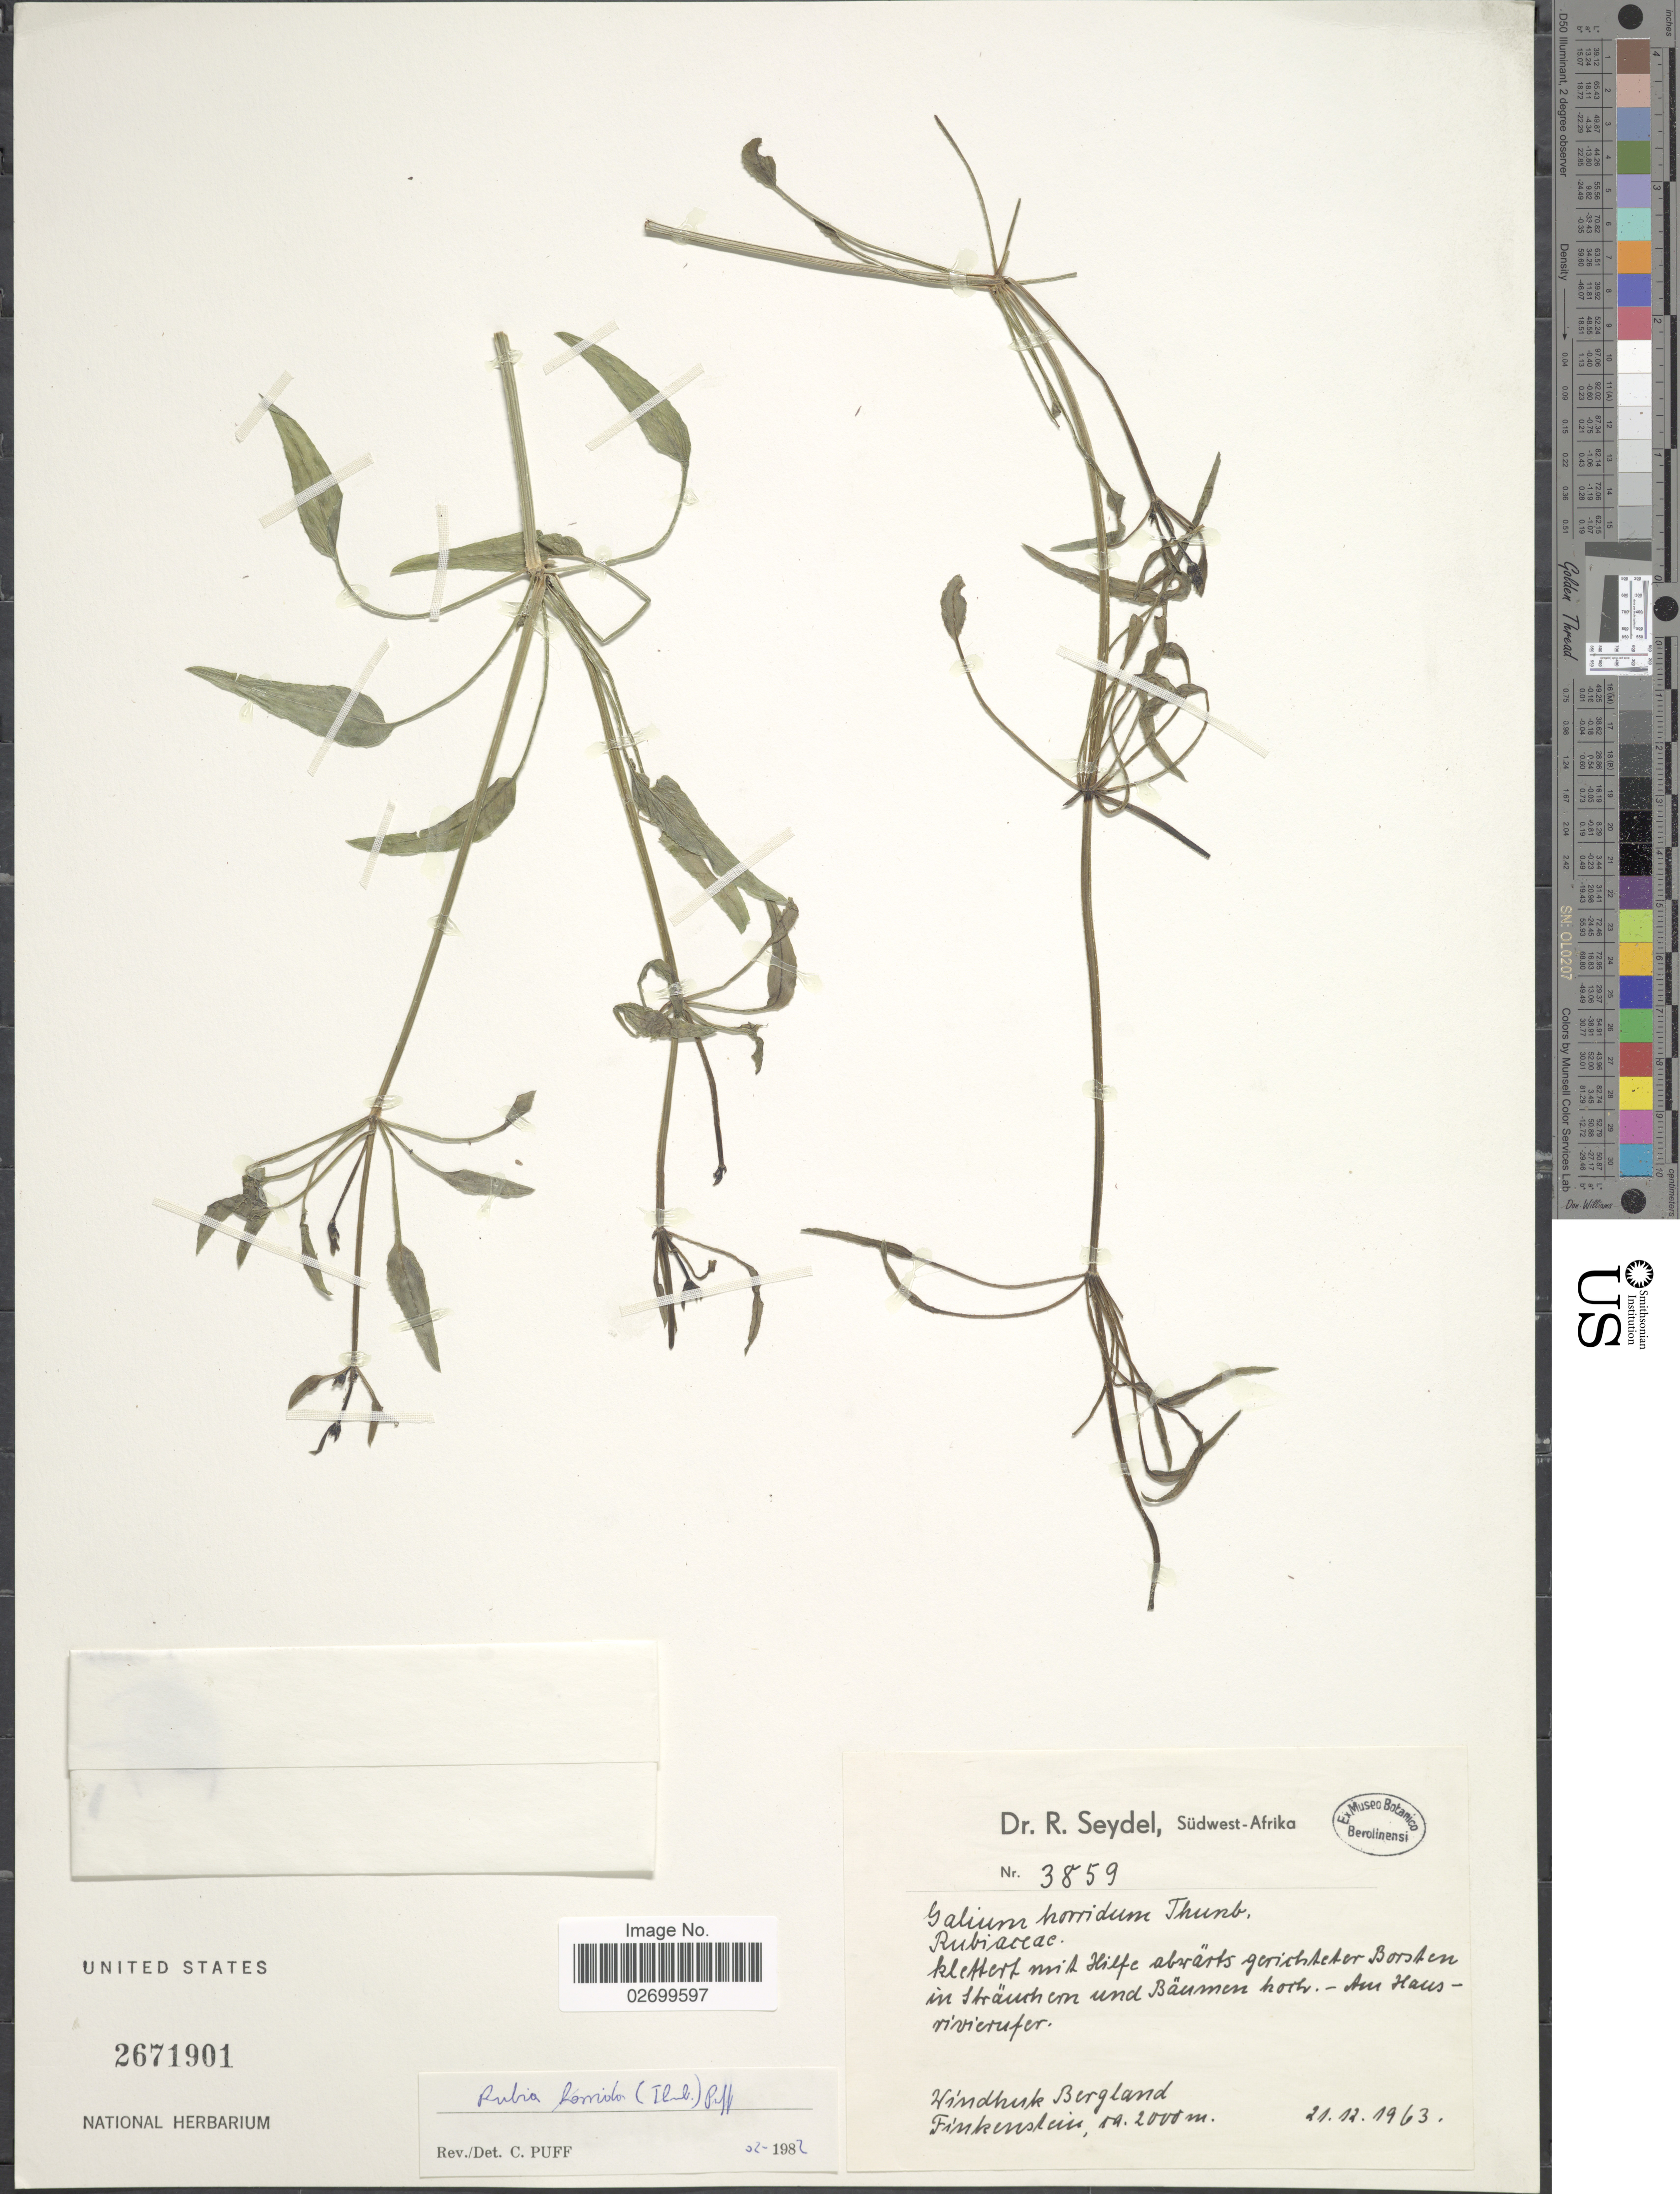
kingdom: Plantae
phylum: Tracheophyta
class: Magnoliopsida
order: Gentianales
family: Rubiaceae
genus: Rubia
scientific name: Rubia horrida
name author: (Thunb.) Puff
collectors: R. Seydel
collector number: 3859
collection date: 1963-12-21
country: Namibia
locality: Südwest-Afrika, Windhuk Bergland, Finkenstein.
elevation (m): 2000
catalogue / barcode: US 2671901